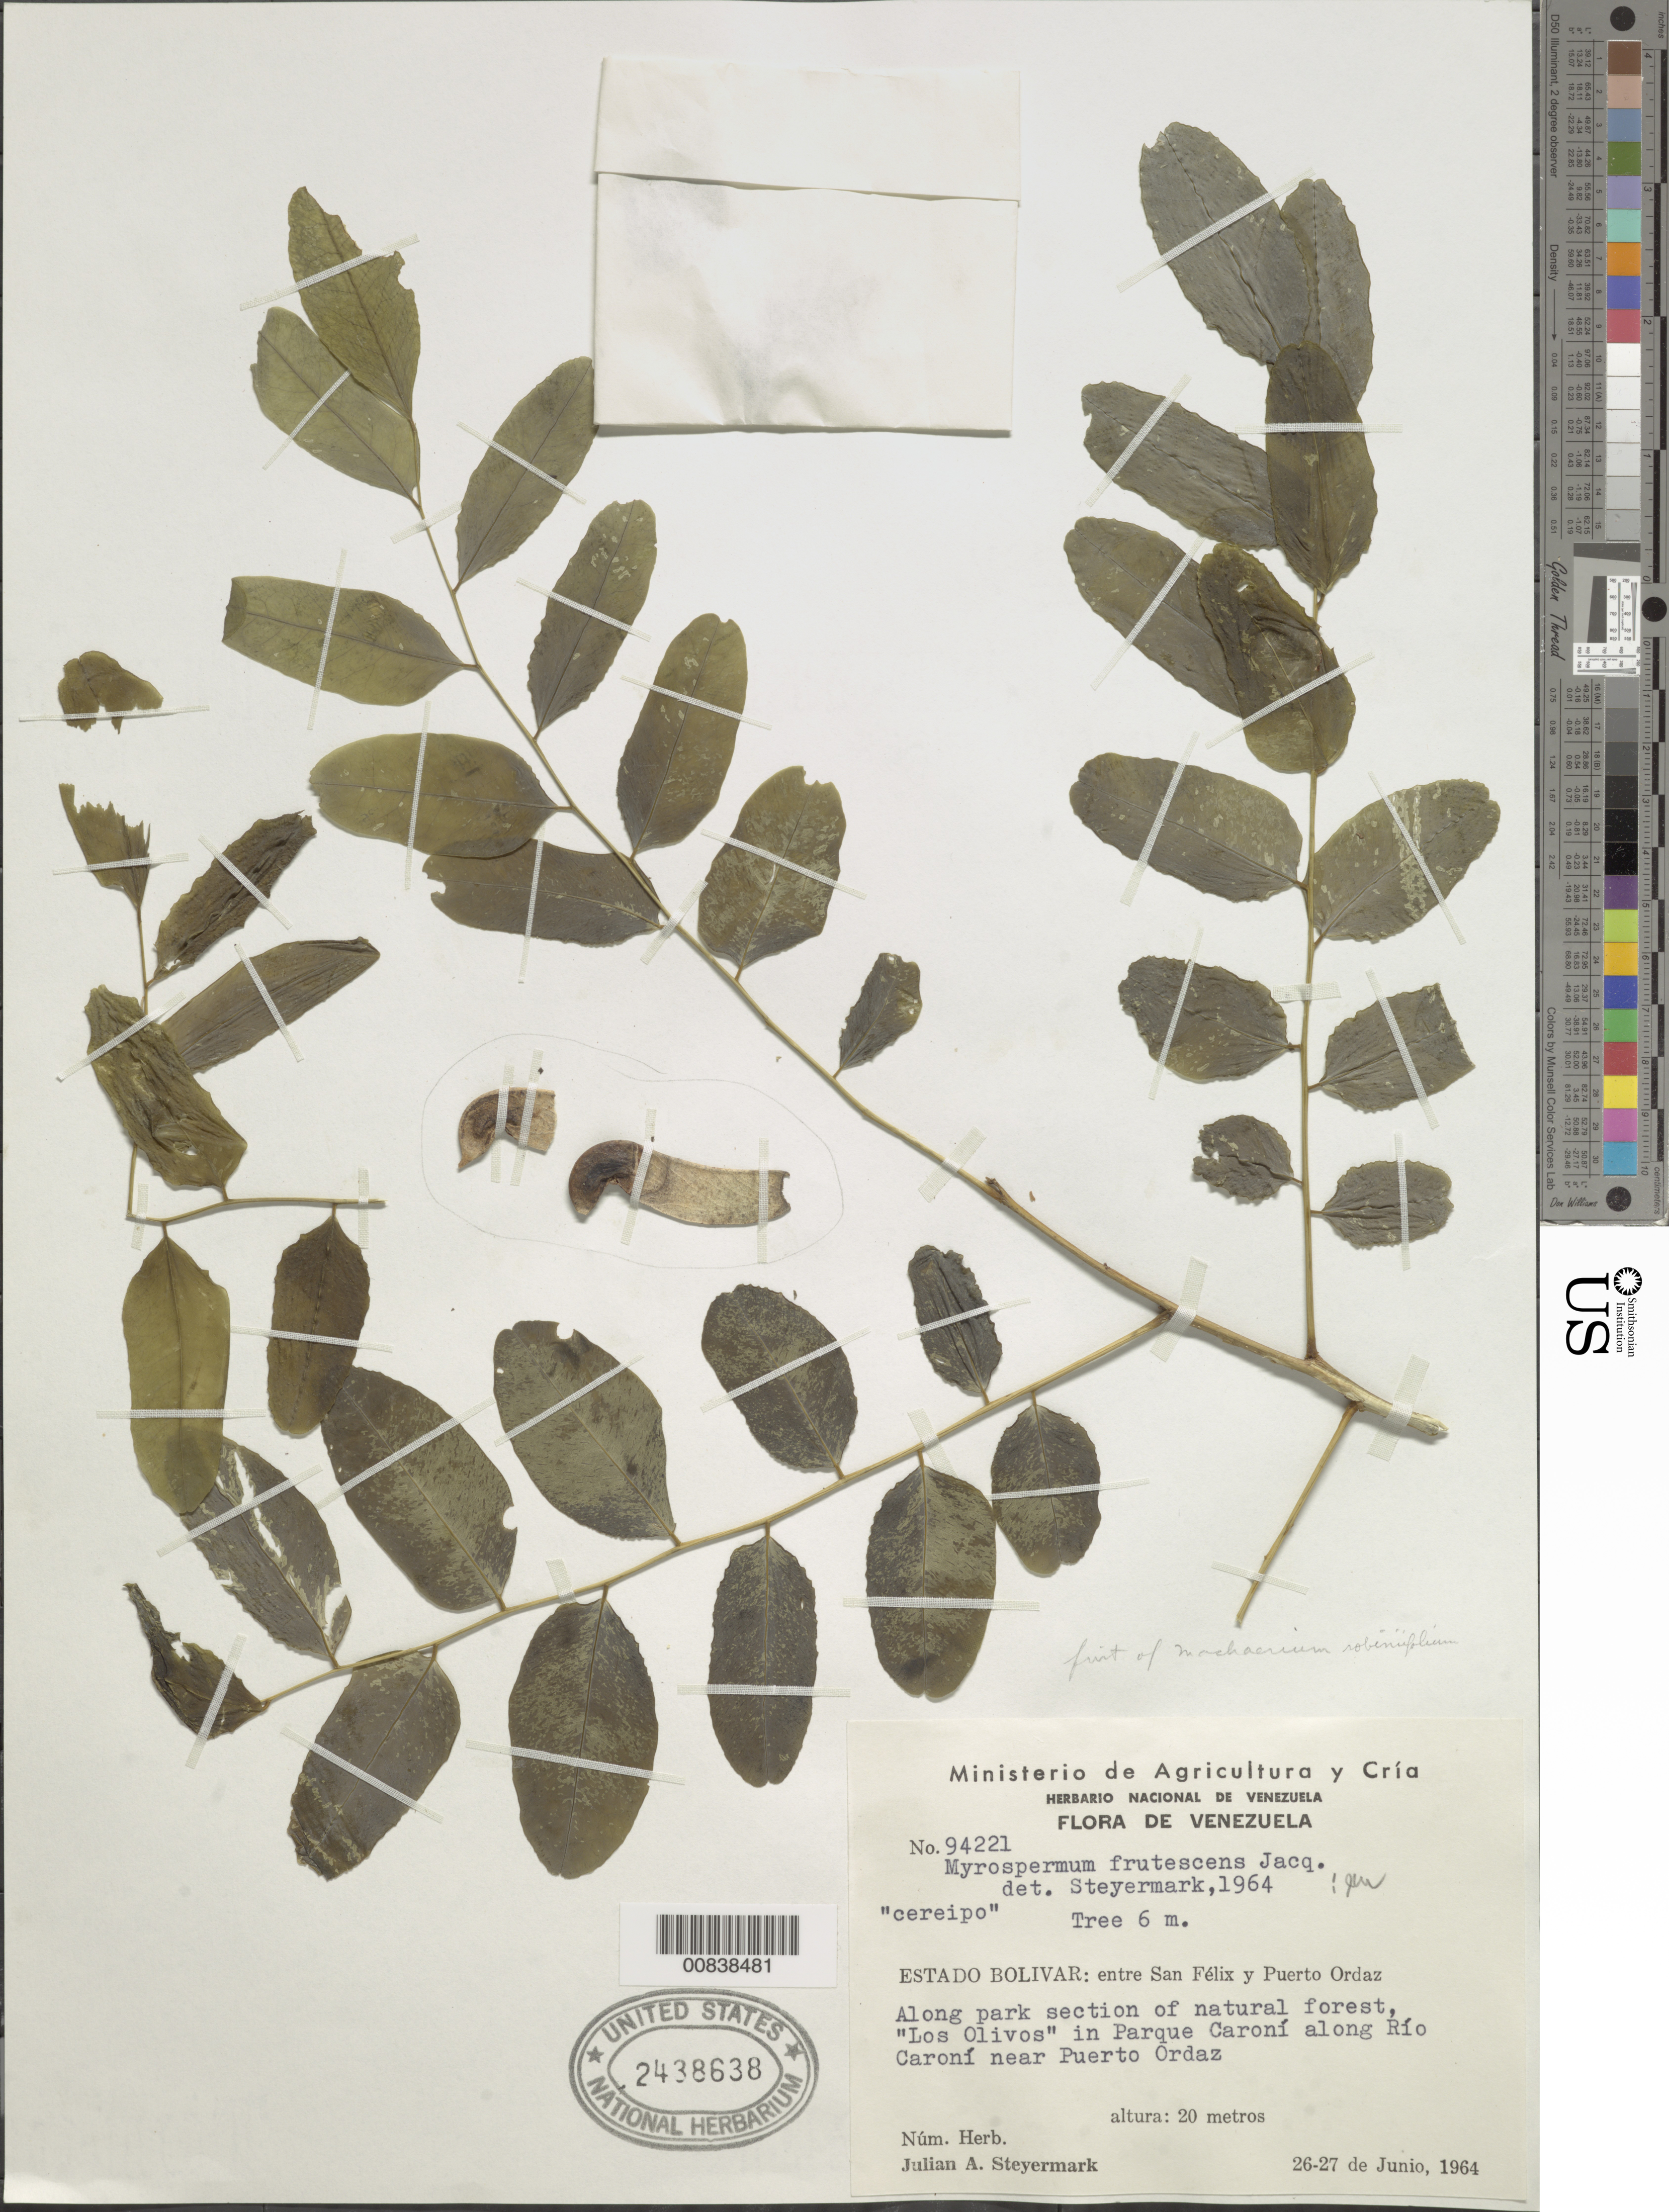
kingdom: Plantae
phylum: Tracheophyta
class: Magnoliopsida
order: Fabales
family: Fabaceae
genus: Myrospermum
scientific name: Myrospermum frutescens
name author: Jacq.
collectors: J. Steyermark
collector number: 94221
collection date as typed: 26-Jun-64 to 27-Jun-64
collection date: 1964-06-26/1964-06-27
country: Venezuela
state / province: Bolívar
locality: San Félix to Puerto Ordaz; "Los Olivos" (Olive trees), Parque Caroní along Río Caroní, near Puerto Ordaz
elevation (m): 20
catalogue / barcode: US 2438638